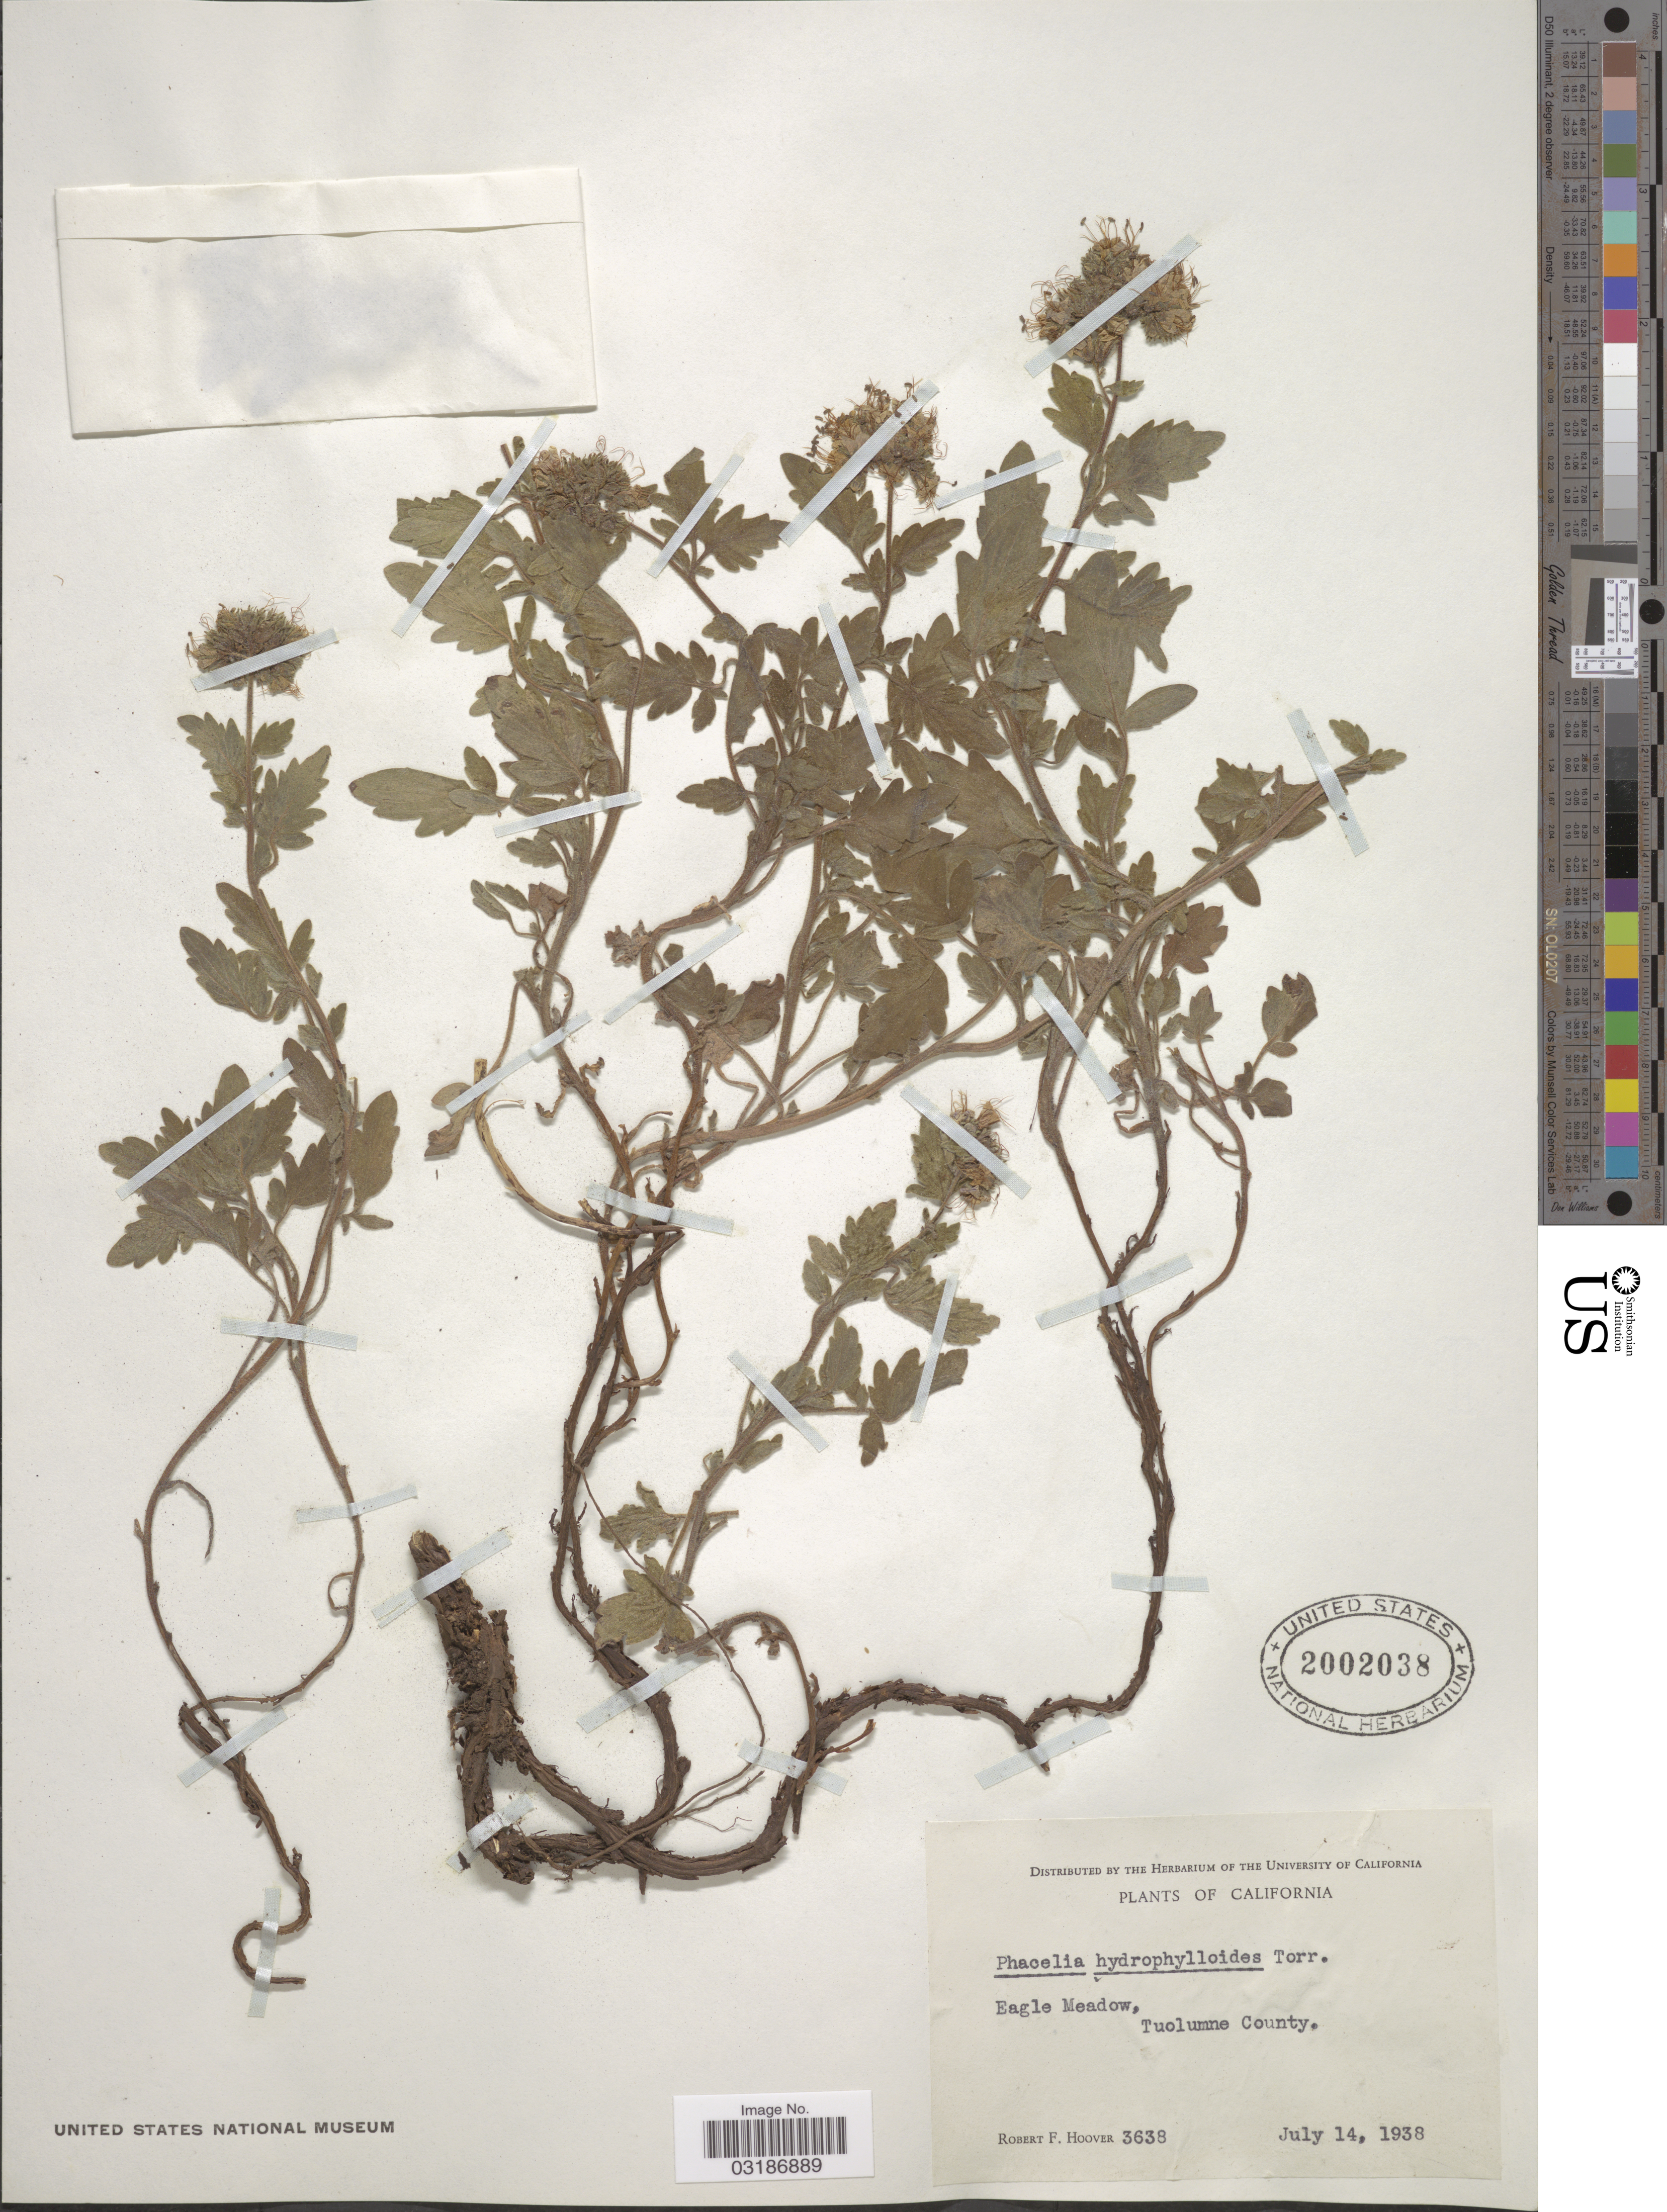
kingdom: Plantae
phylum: Tracheophyta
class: Magnoliopsida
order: Boraginales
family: Hydrophyllaceae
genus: Phacelia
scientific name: Phacelia hydrophylloides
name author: Torr. & A. Gray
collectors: R. F. Hoover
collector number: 3638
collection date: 1938-07-14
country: United States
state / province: California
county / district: Tuolumne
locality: Eagle Meadow, Tuolumne County.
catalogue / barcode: US 2002038